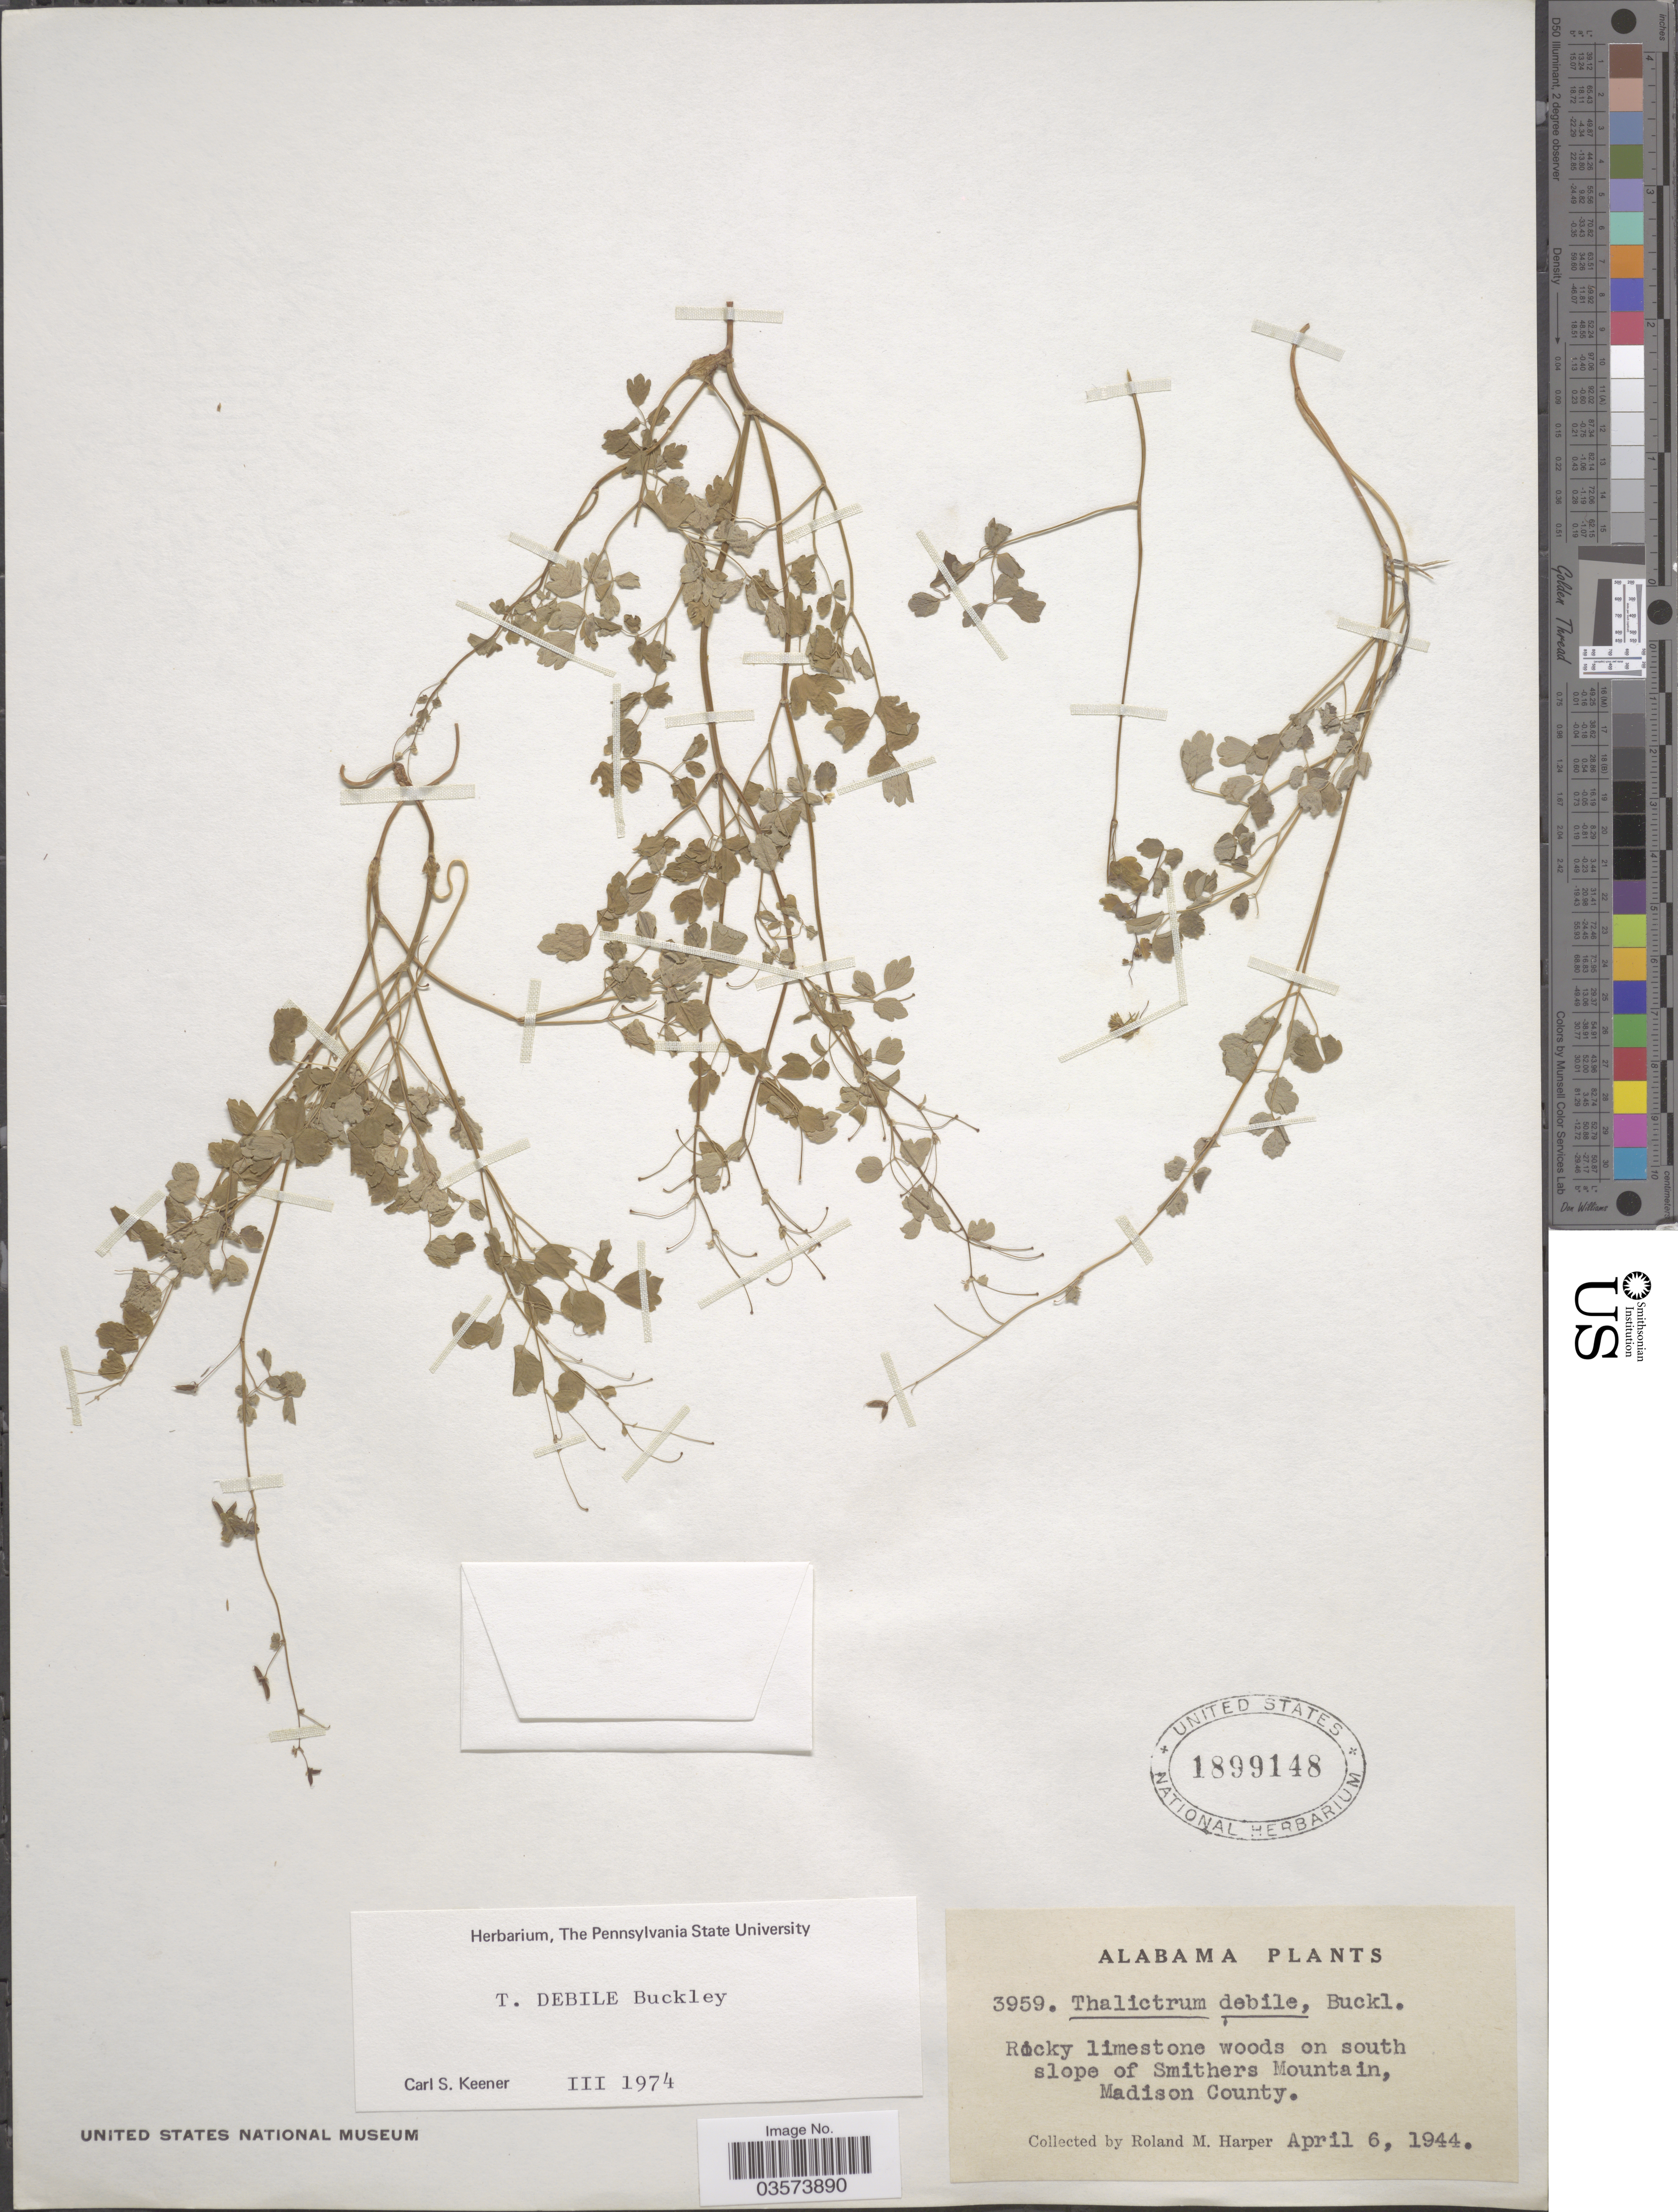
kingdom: Plantae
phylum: Tracheophyta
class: Magnoliopsida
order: Ranunculales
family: Ranunculaceae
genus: Thalictrum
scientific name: Thalictrum debile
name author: Buckley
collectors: R. M. Harper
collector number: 3959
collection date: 1944-04-06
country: United States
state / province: Alabama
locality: Rocky limestone woods on south slope of Smithers Mountain, Madison County.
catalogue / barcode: US 1899148